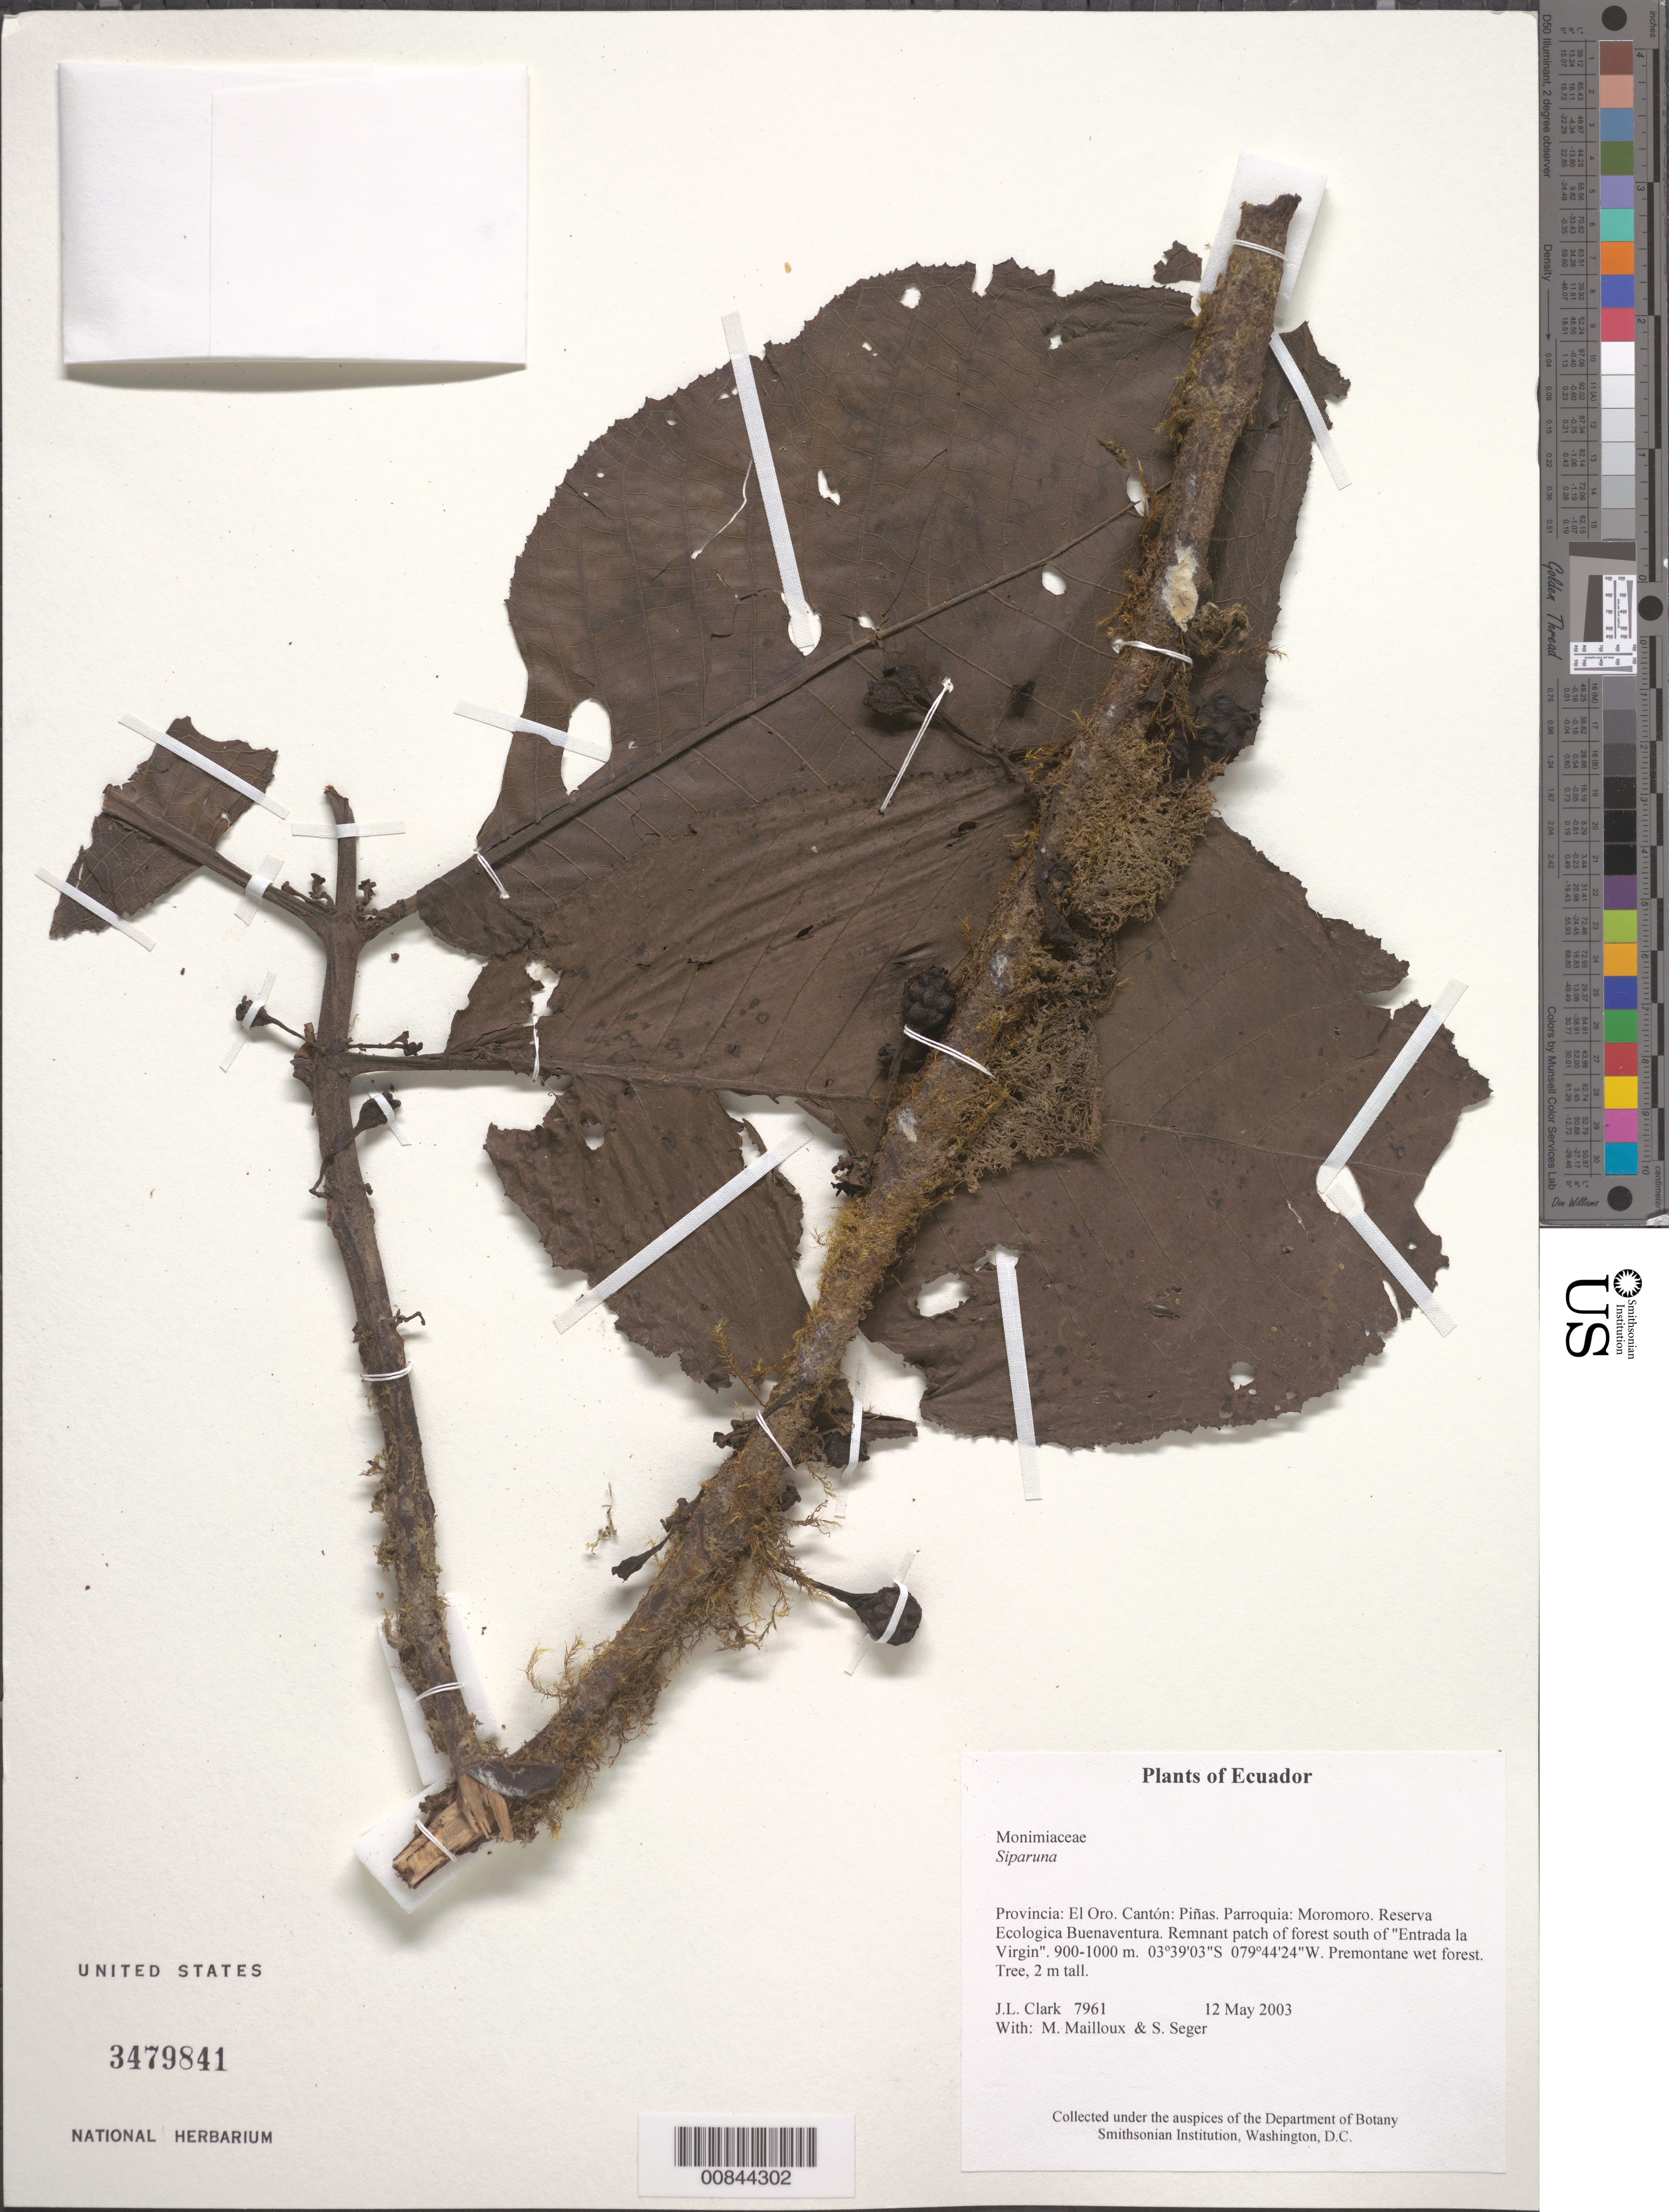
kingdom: Plantae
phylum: Tracheophyta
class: Magnoliopsida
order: Laurales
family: Siparunaceae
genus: Siparuna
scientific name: Siparuna sp.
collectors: J. L. Clark, M. Mailloux & S. Seger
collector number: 07961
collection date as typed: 12 May 2003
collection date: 2003-05-12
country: Ecuador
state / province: El Oro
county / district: Piñas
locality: Parroquia: Moromoro. Reserva Ecologica Buenaventura. Remnant patch of forest south of "Entrada la Virgin"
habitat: Premontane wet forest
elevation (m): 900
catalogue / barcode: US 3479841